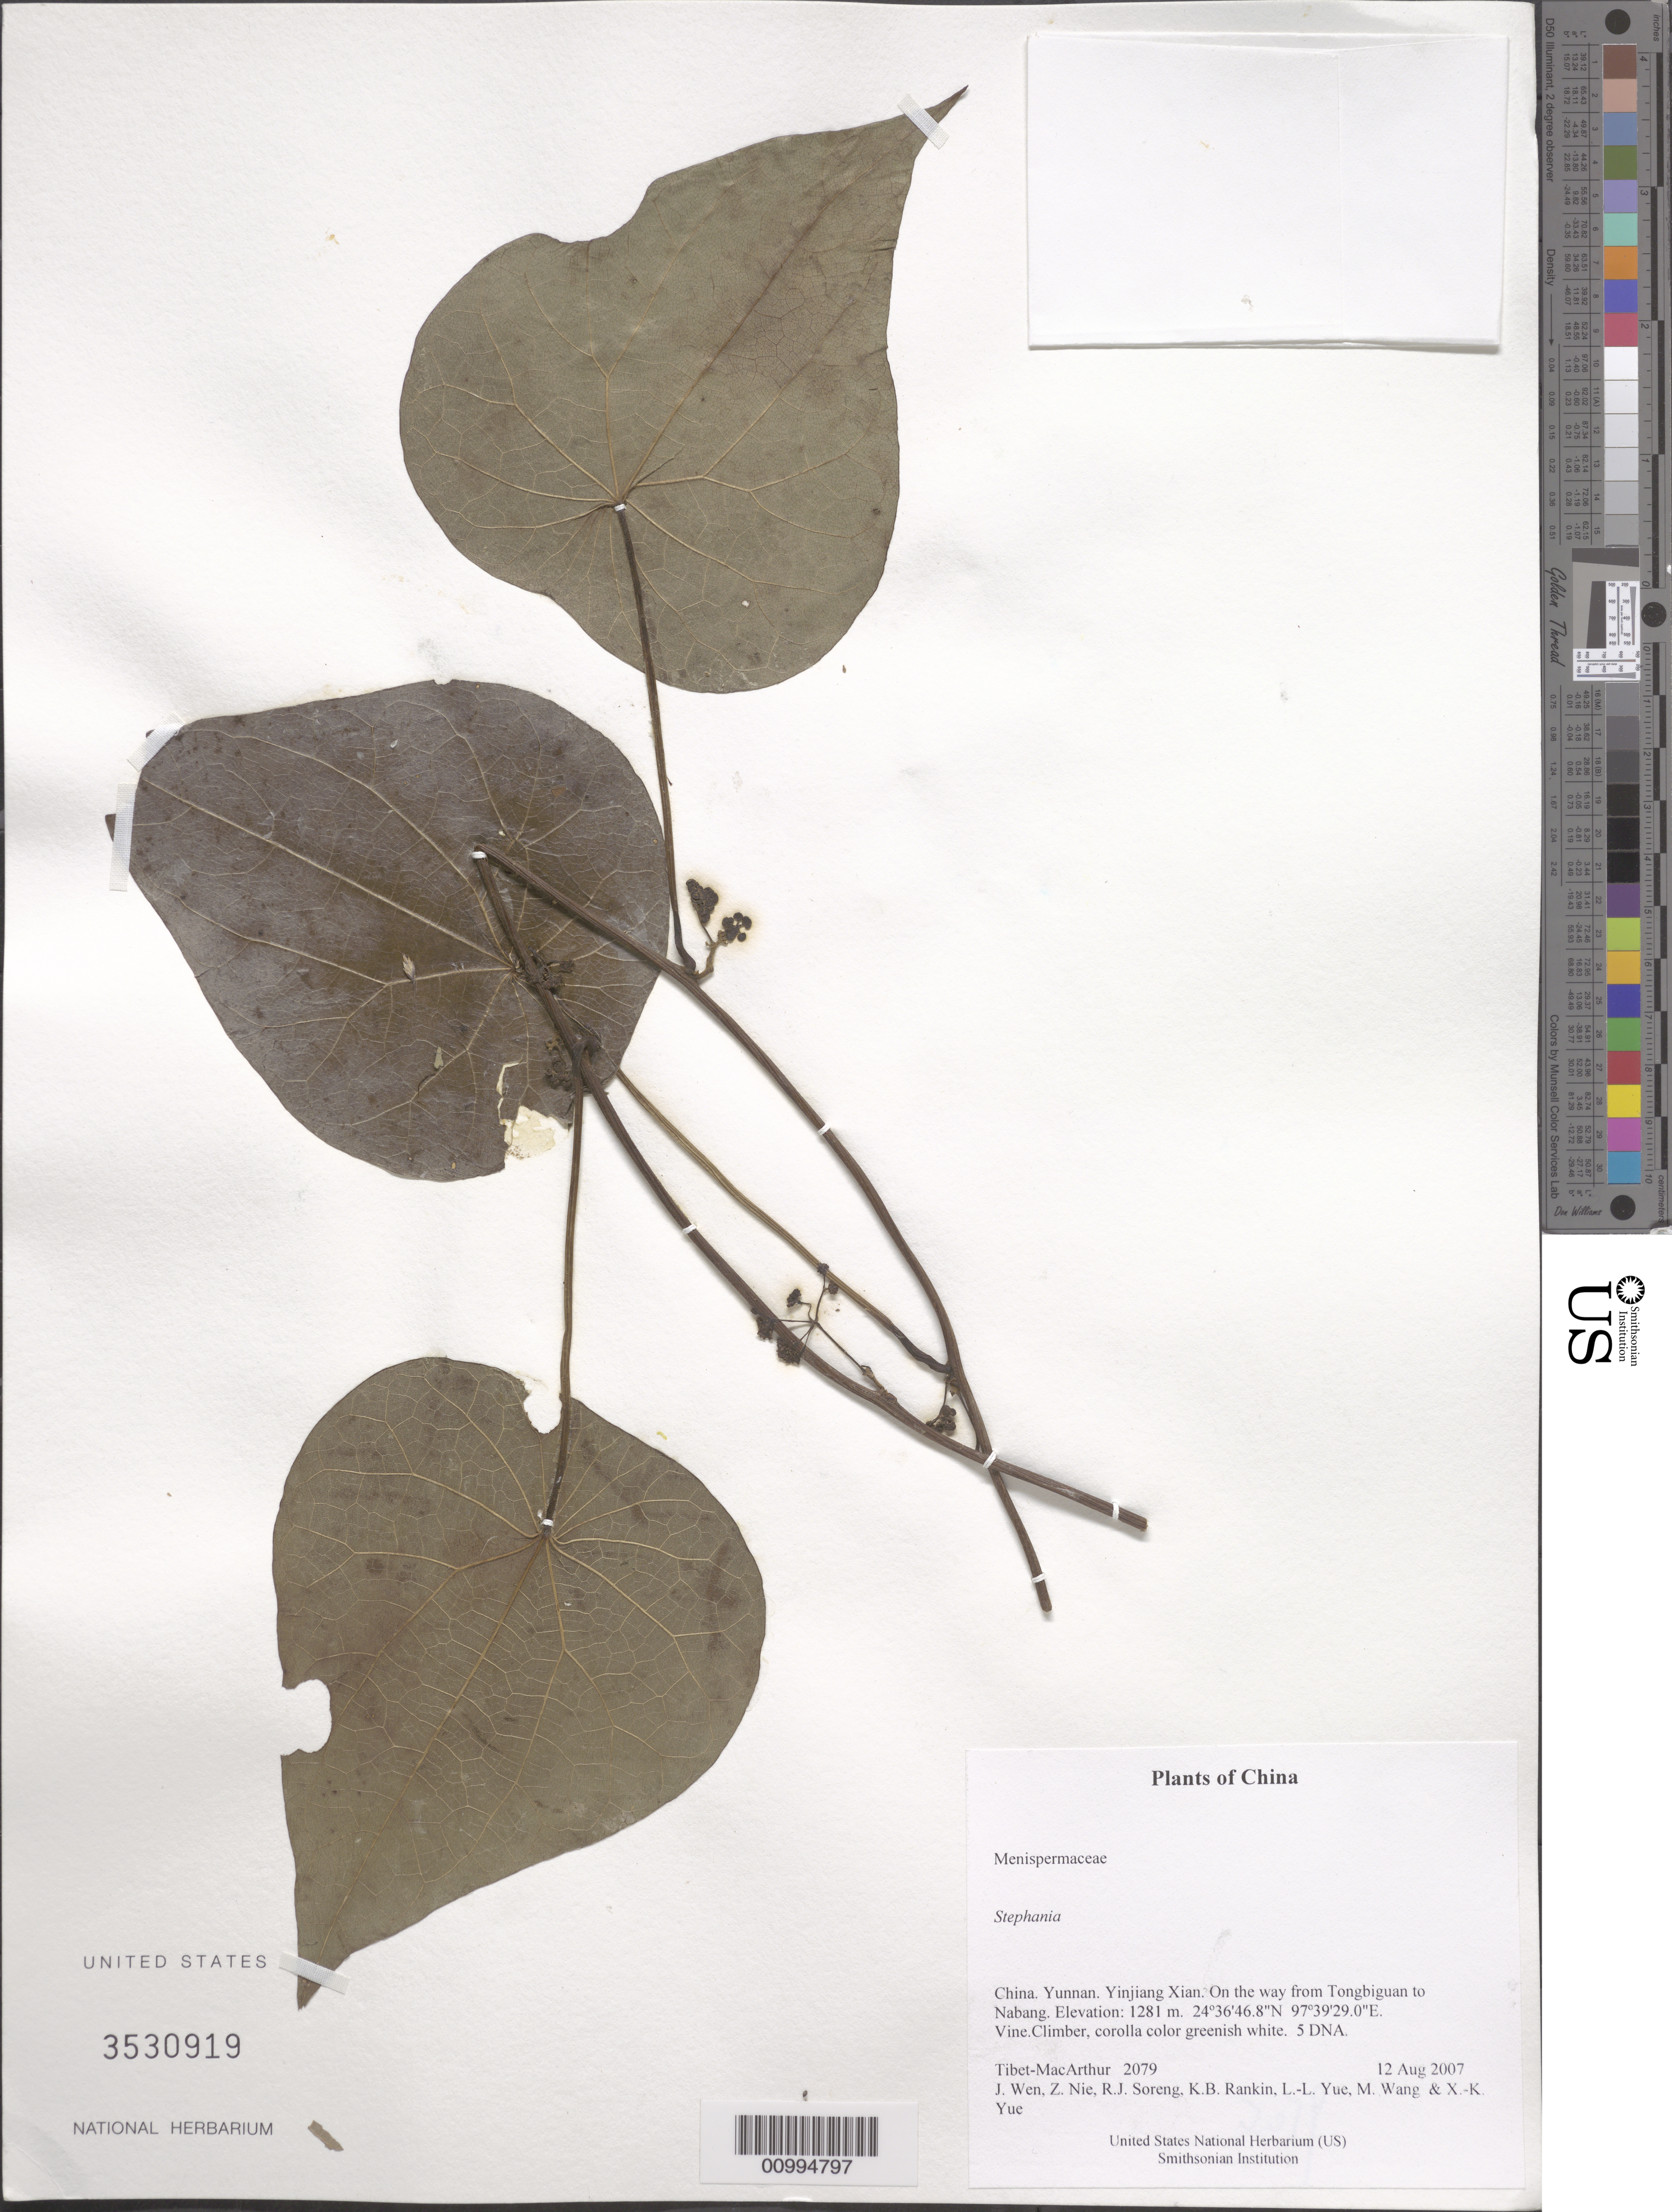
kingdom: Plantae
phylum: Tracheophyta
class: Magnoliopsida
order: Ranunculales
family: Menispermaceae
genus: Stephania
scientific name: Stephania sp.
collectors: Tibet-MacArthur, J. Wen, Z. Nie, R. J. Soreng, K. Rankin, L. Yue, M. Wang & X. Yue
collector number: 2079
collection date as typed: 12 Aug 2007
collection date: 2007-08-12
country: China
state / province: Yunnan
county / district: Yinjiang Xian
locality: On the way from Tongbiguan to Nabang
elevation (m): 1281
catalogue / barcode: US 3530919